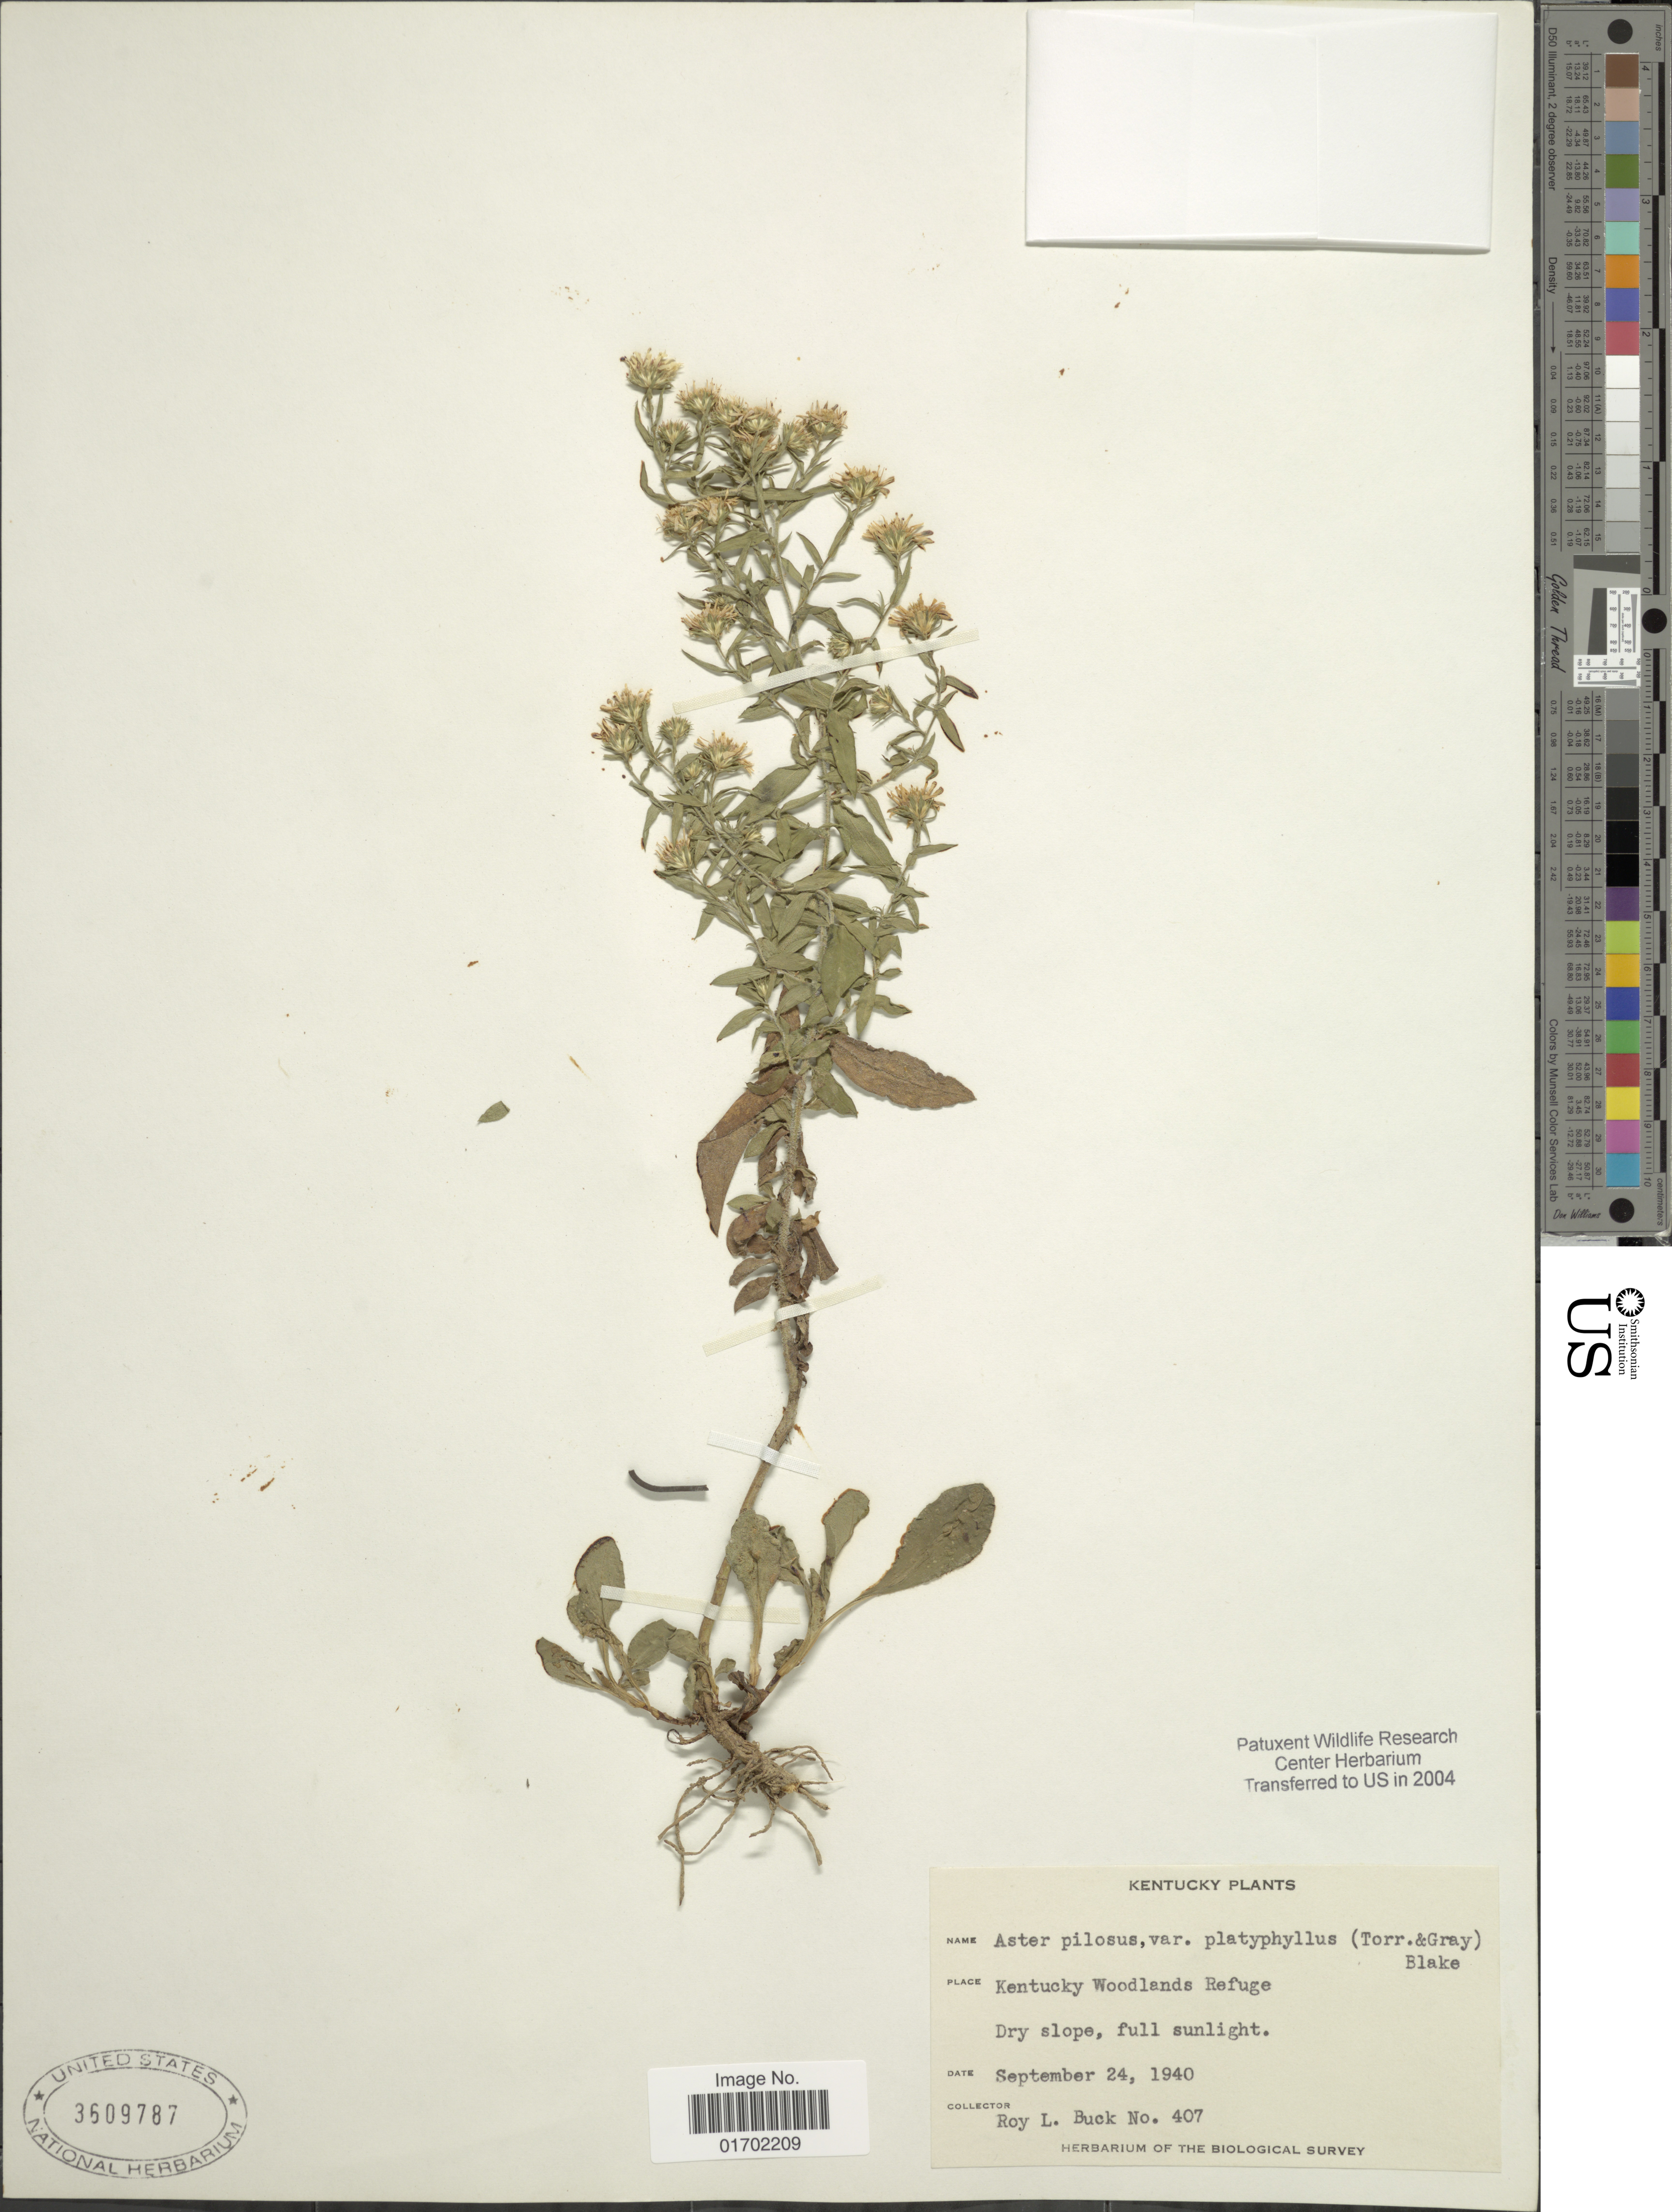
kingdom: Plantae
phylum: Tracheophyta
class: Magnoliopsida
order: Asterales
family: Asteraceae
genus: Symphyotrichum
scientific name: Symphyotrichum pilosum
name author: (Willd.) G.L. Nesom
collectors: R. Buck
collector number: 407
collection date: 1940-09-24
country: United States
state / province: Kentucky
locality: Kentucky Woodslands Refuge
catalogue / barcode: US 3609787